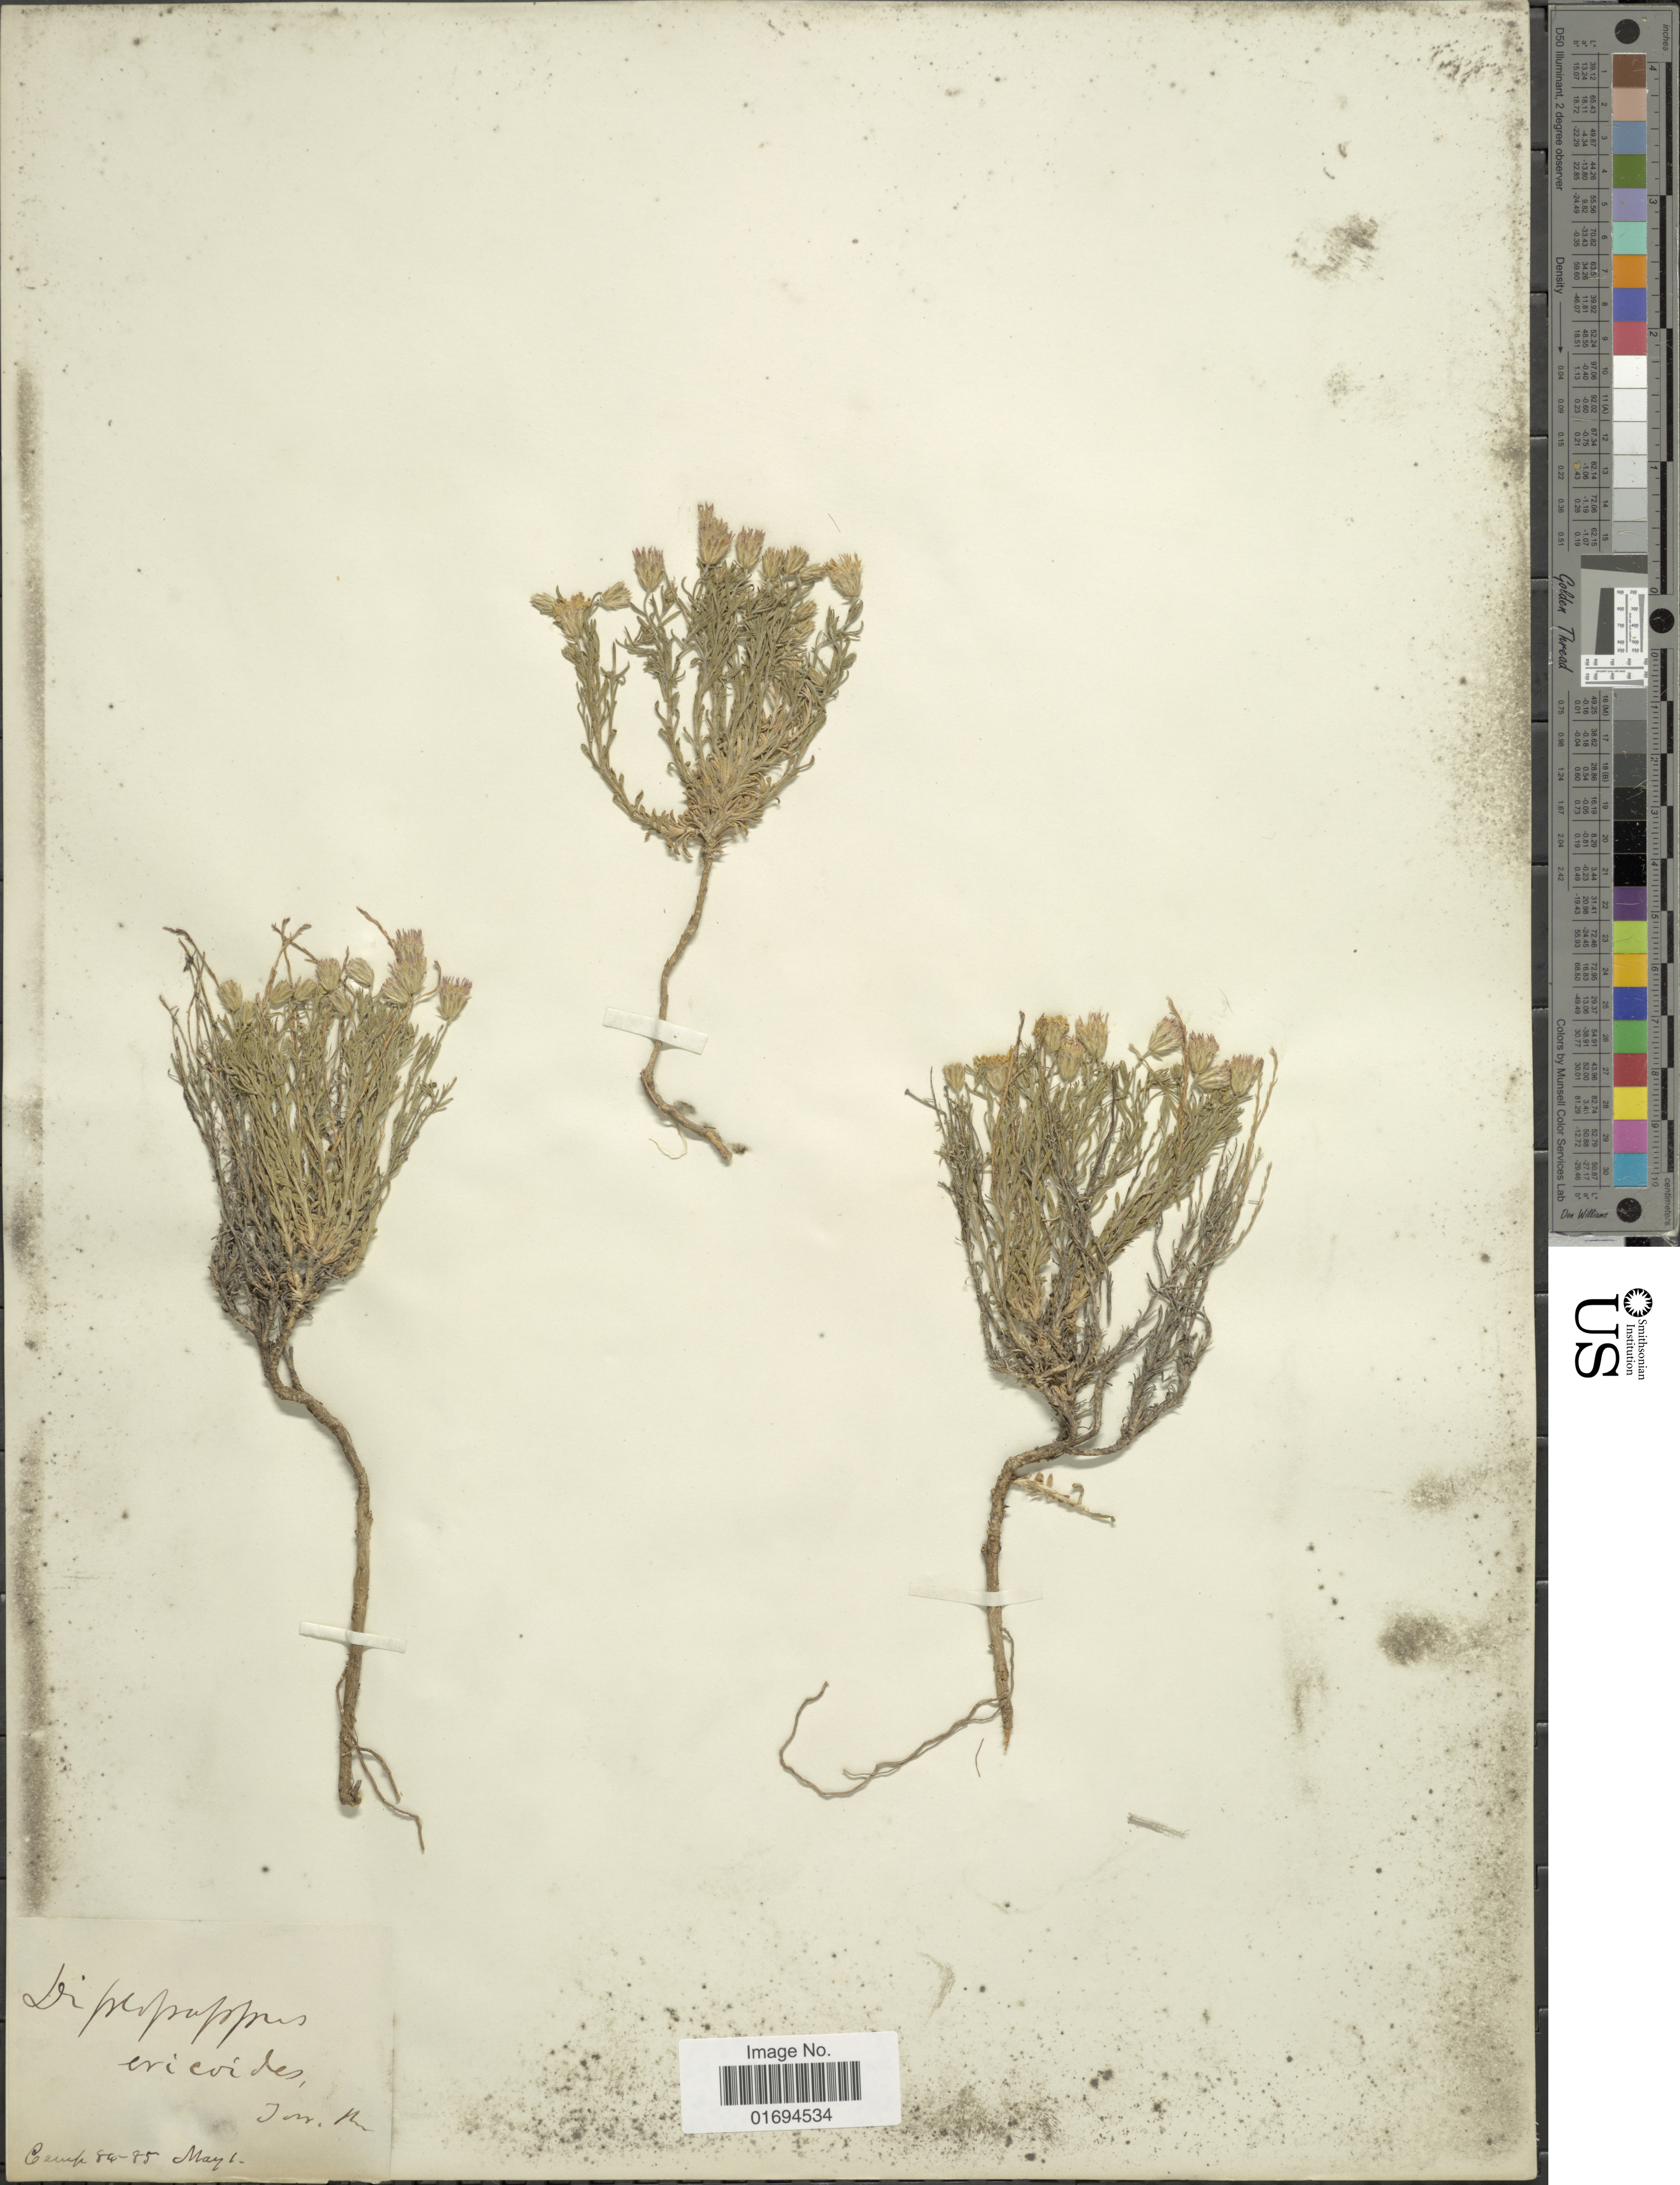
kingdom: Plantae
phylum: Tracheophyta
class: Magnoliopsida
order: Asterales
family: Asteraceae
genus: Chaetopappa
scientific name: Chaetopappa ericoides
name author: (Torr.) G.L. Nesom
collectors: Camp, --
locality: Camp 84-85